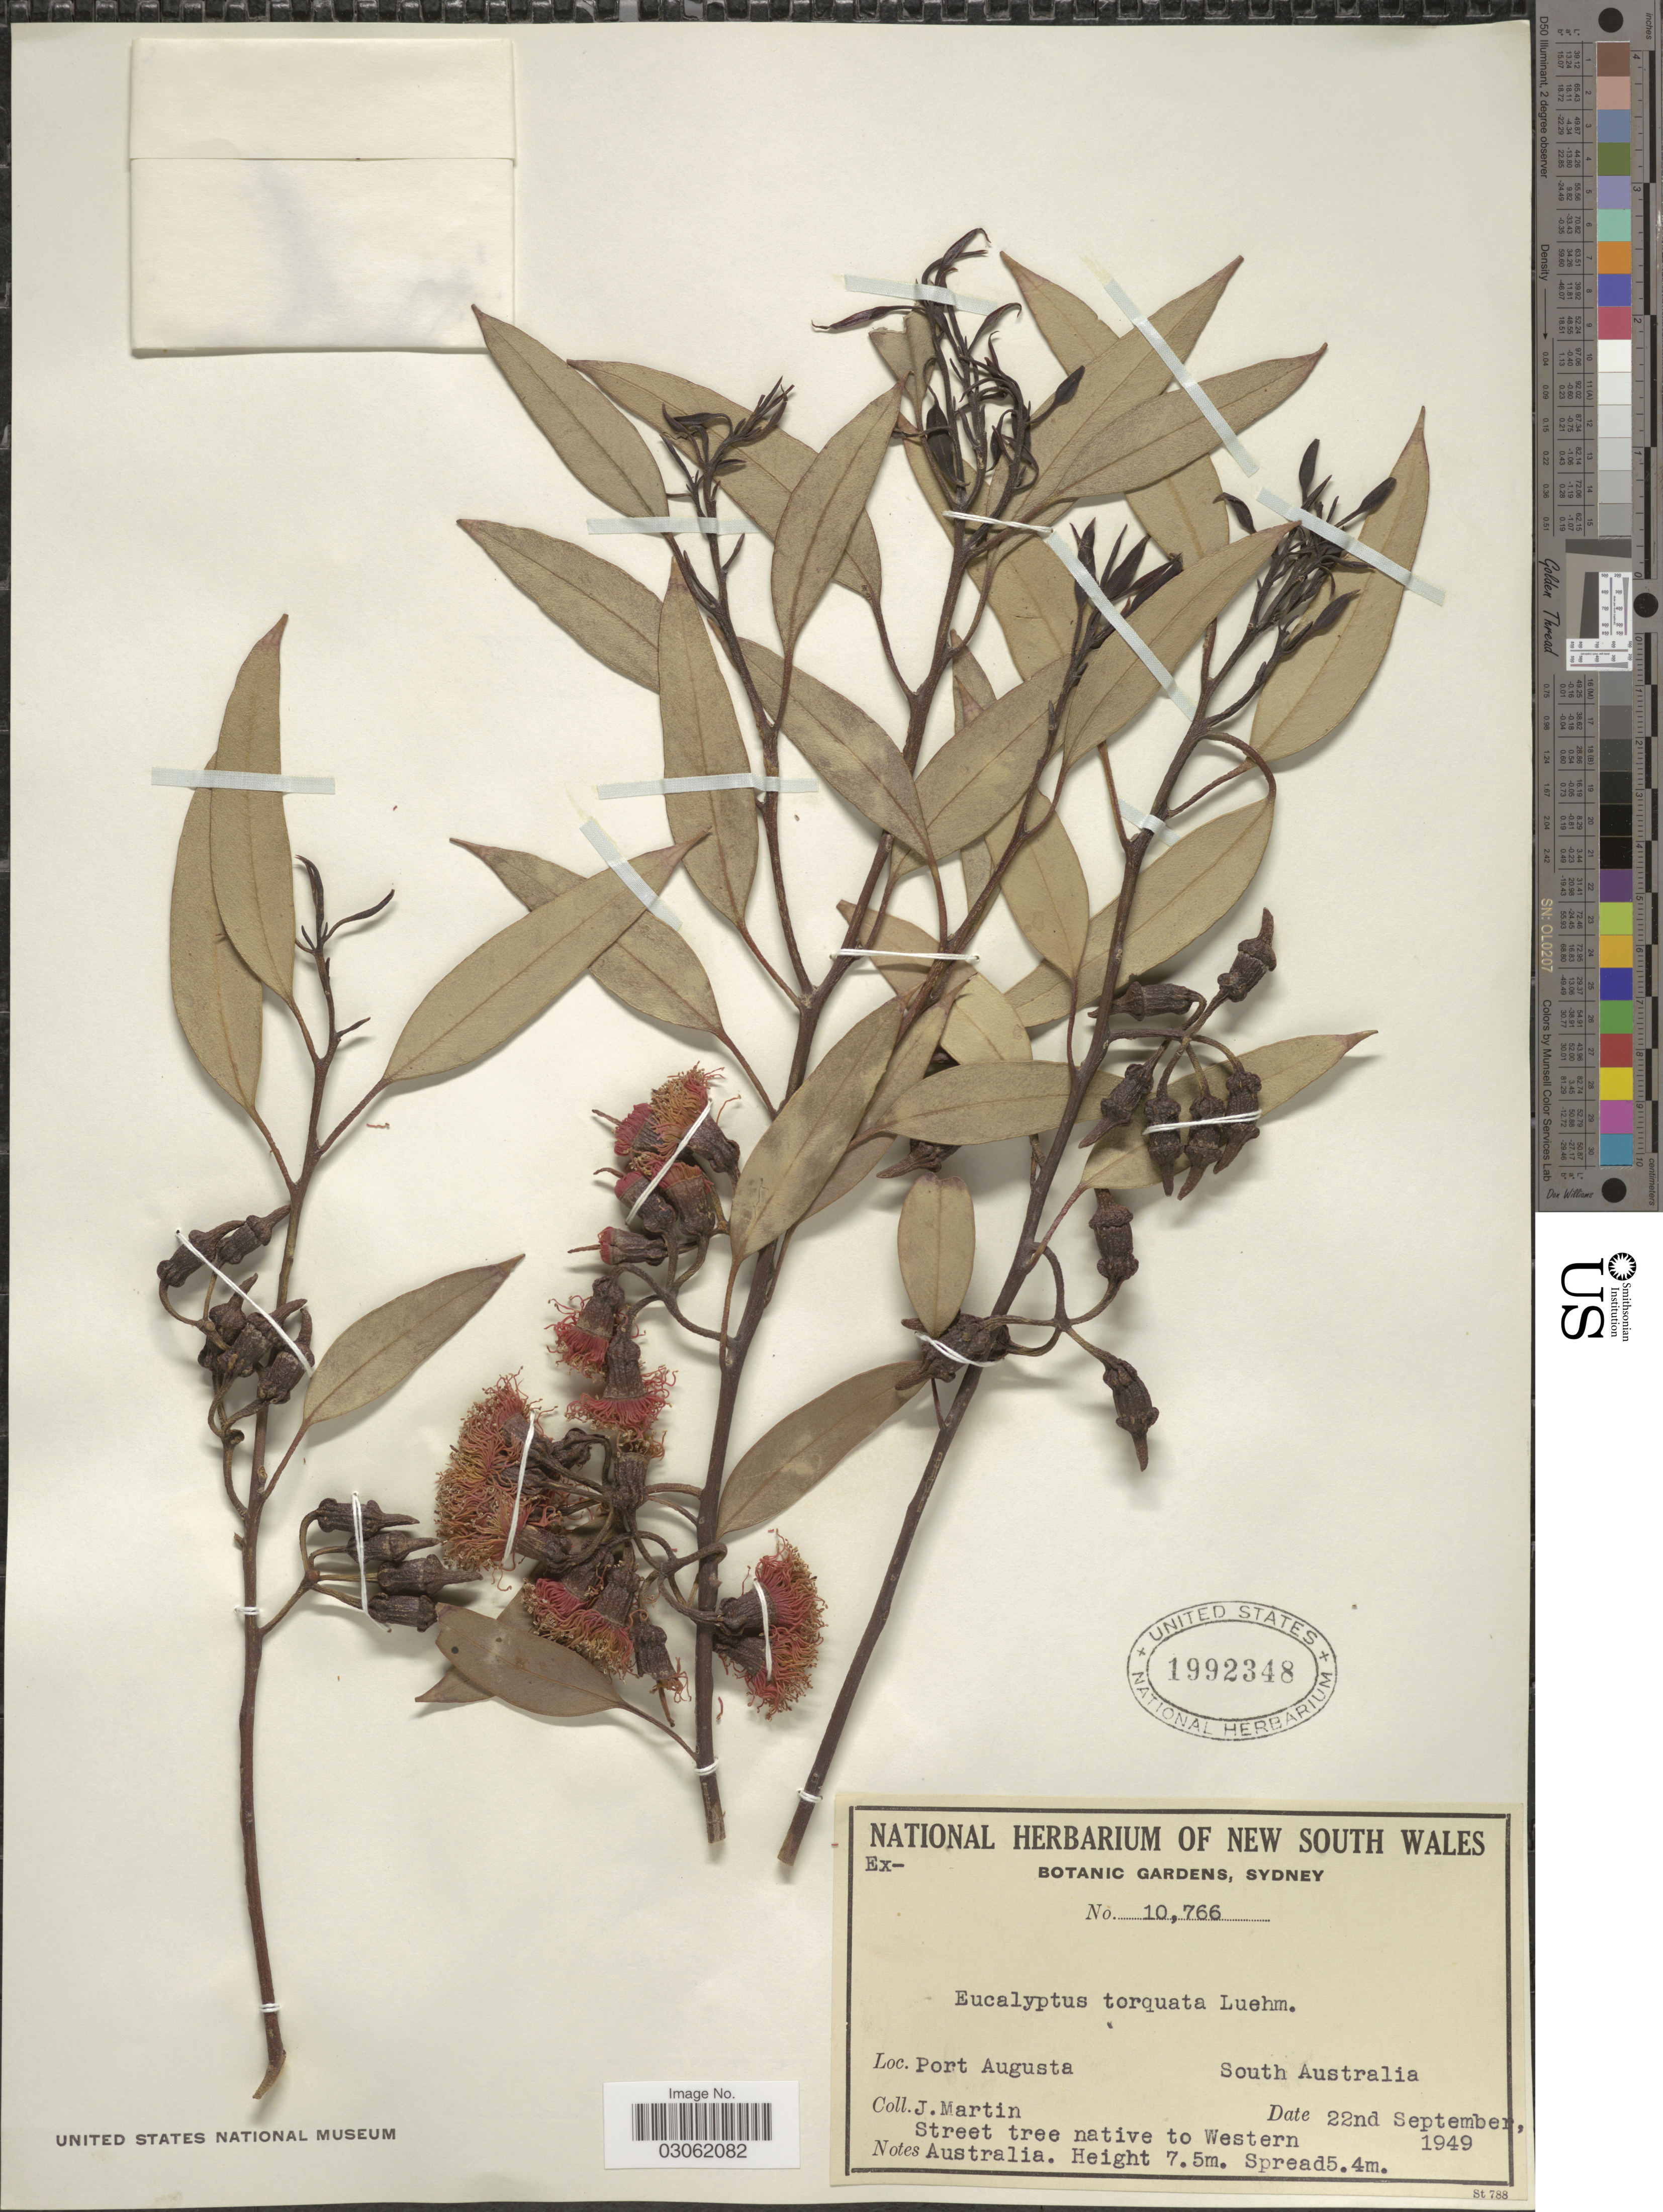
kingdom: Plantae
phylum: Tracheophyta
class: Magnoliopsida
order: Myrtales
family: Myrtaceae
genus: Eucalyptus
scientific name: Eucalyptus torquata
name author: Luehm.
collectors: J. Martin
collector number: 10766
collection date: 1949-09-22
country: Australia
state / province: South Australia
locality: Port Augusta.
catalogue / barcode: US 1992348